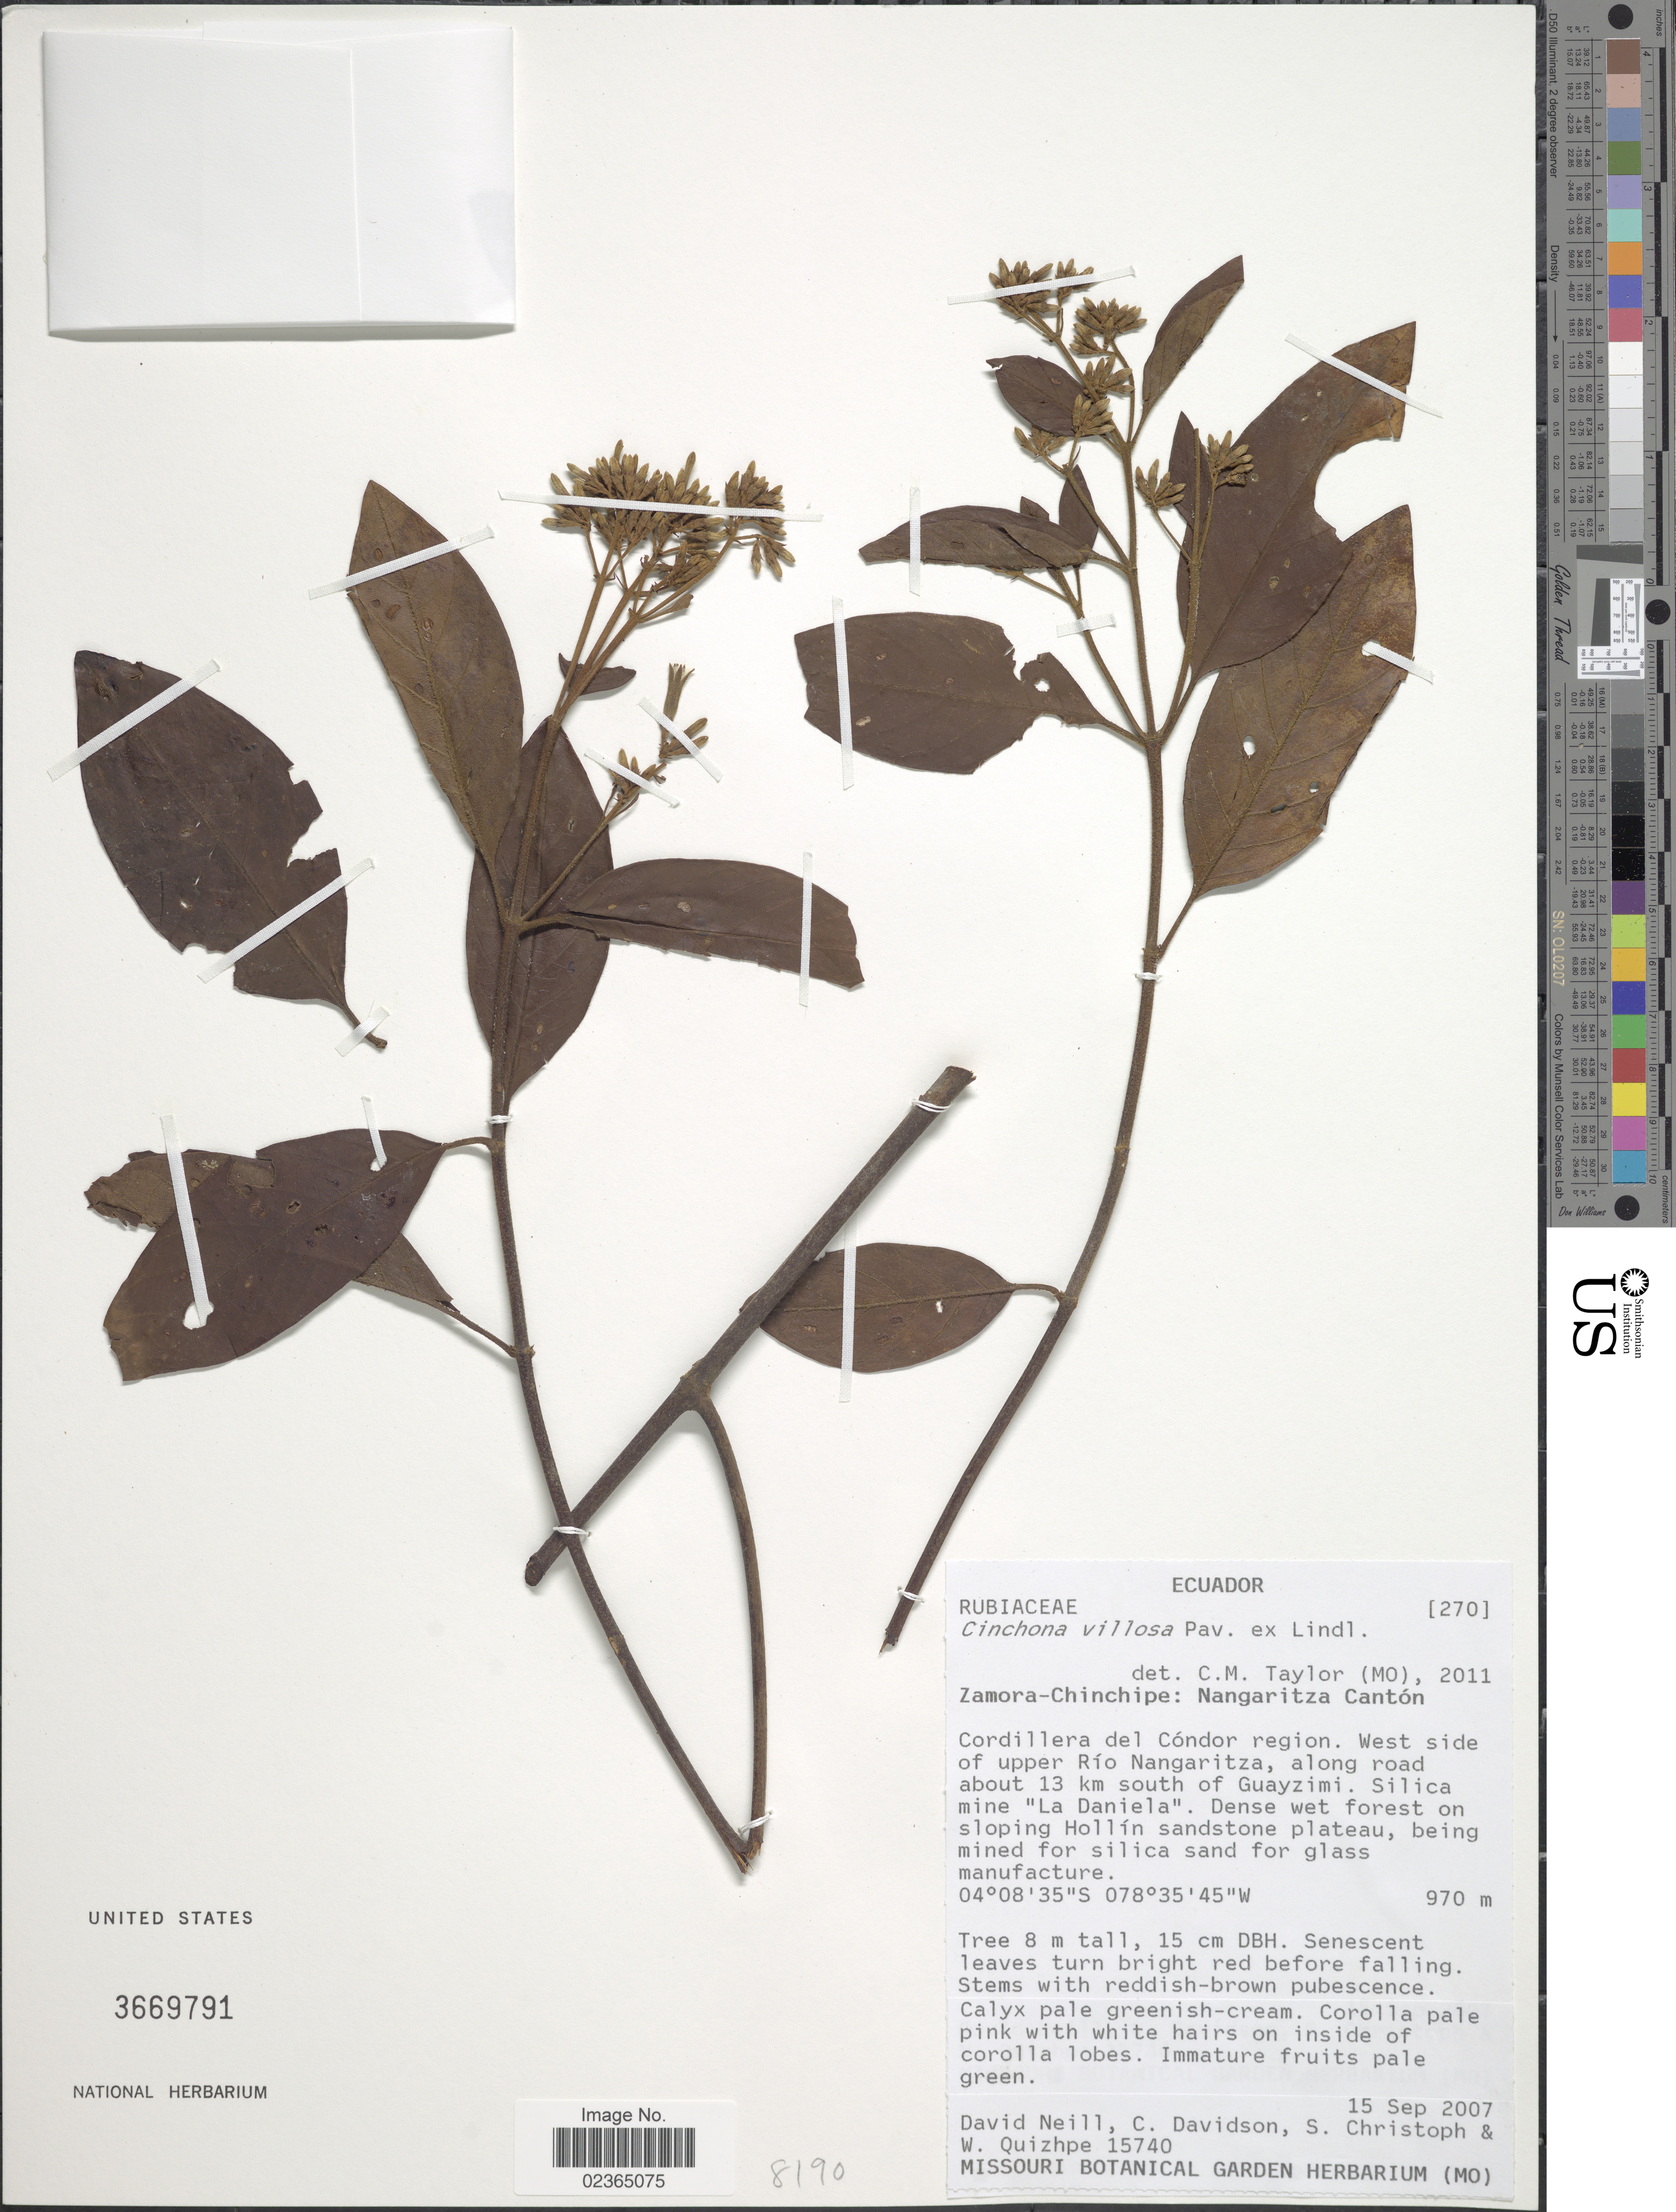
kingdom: Plantae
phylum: Tracheophyta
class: Magnoliopsida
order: Gentianales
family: Rubiaceae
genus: Cinchona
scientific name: Cinchona villosa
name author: Pav. ex Lindl.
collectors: D. A. Neill, C. Davidson, S. Christoph & W. Quizhpe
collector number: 15740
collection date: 2007-09-15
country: Ecuador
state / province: Zamora-Chinchipe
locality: Nangaritza Cantón. Cordillera del Cóndor region. West side of upper Río Nangaritza, along road about 13 km south of Guayzimi. Silica mine "La Daniela"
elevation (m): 970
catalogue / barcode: US 3669791